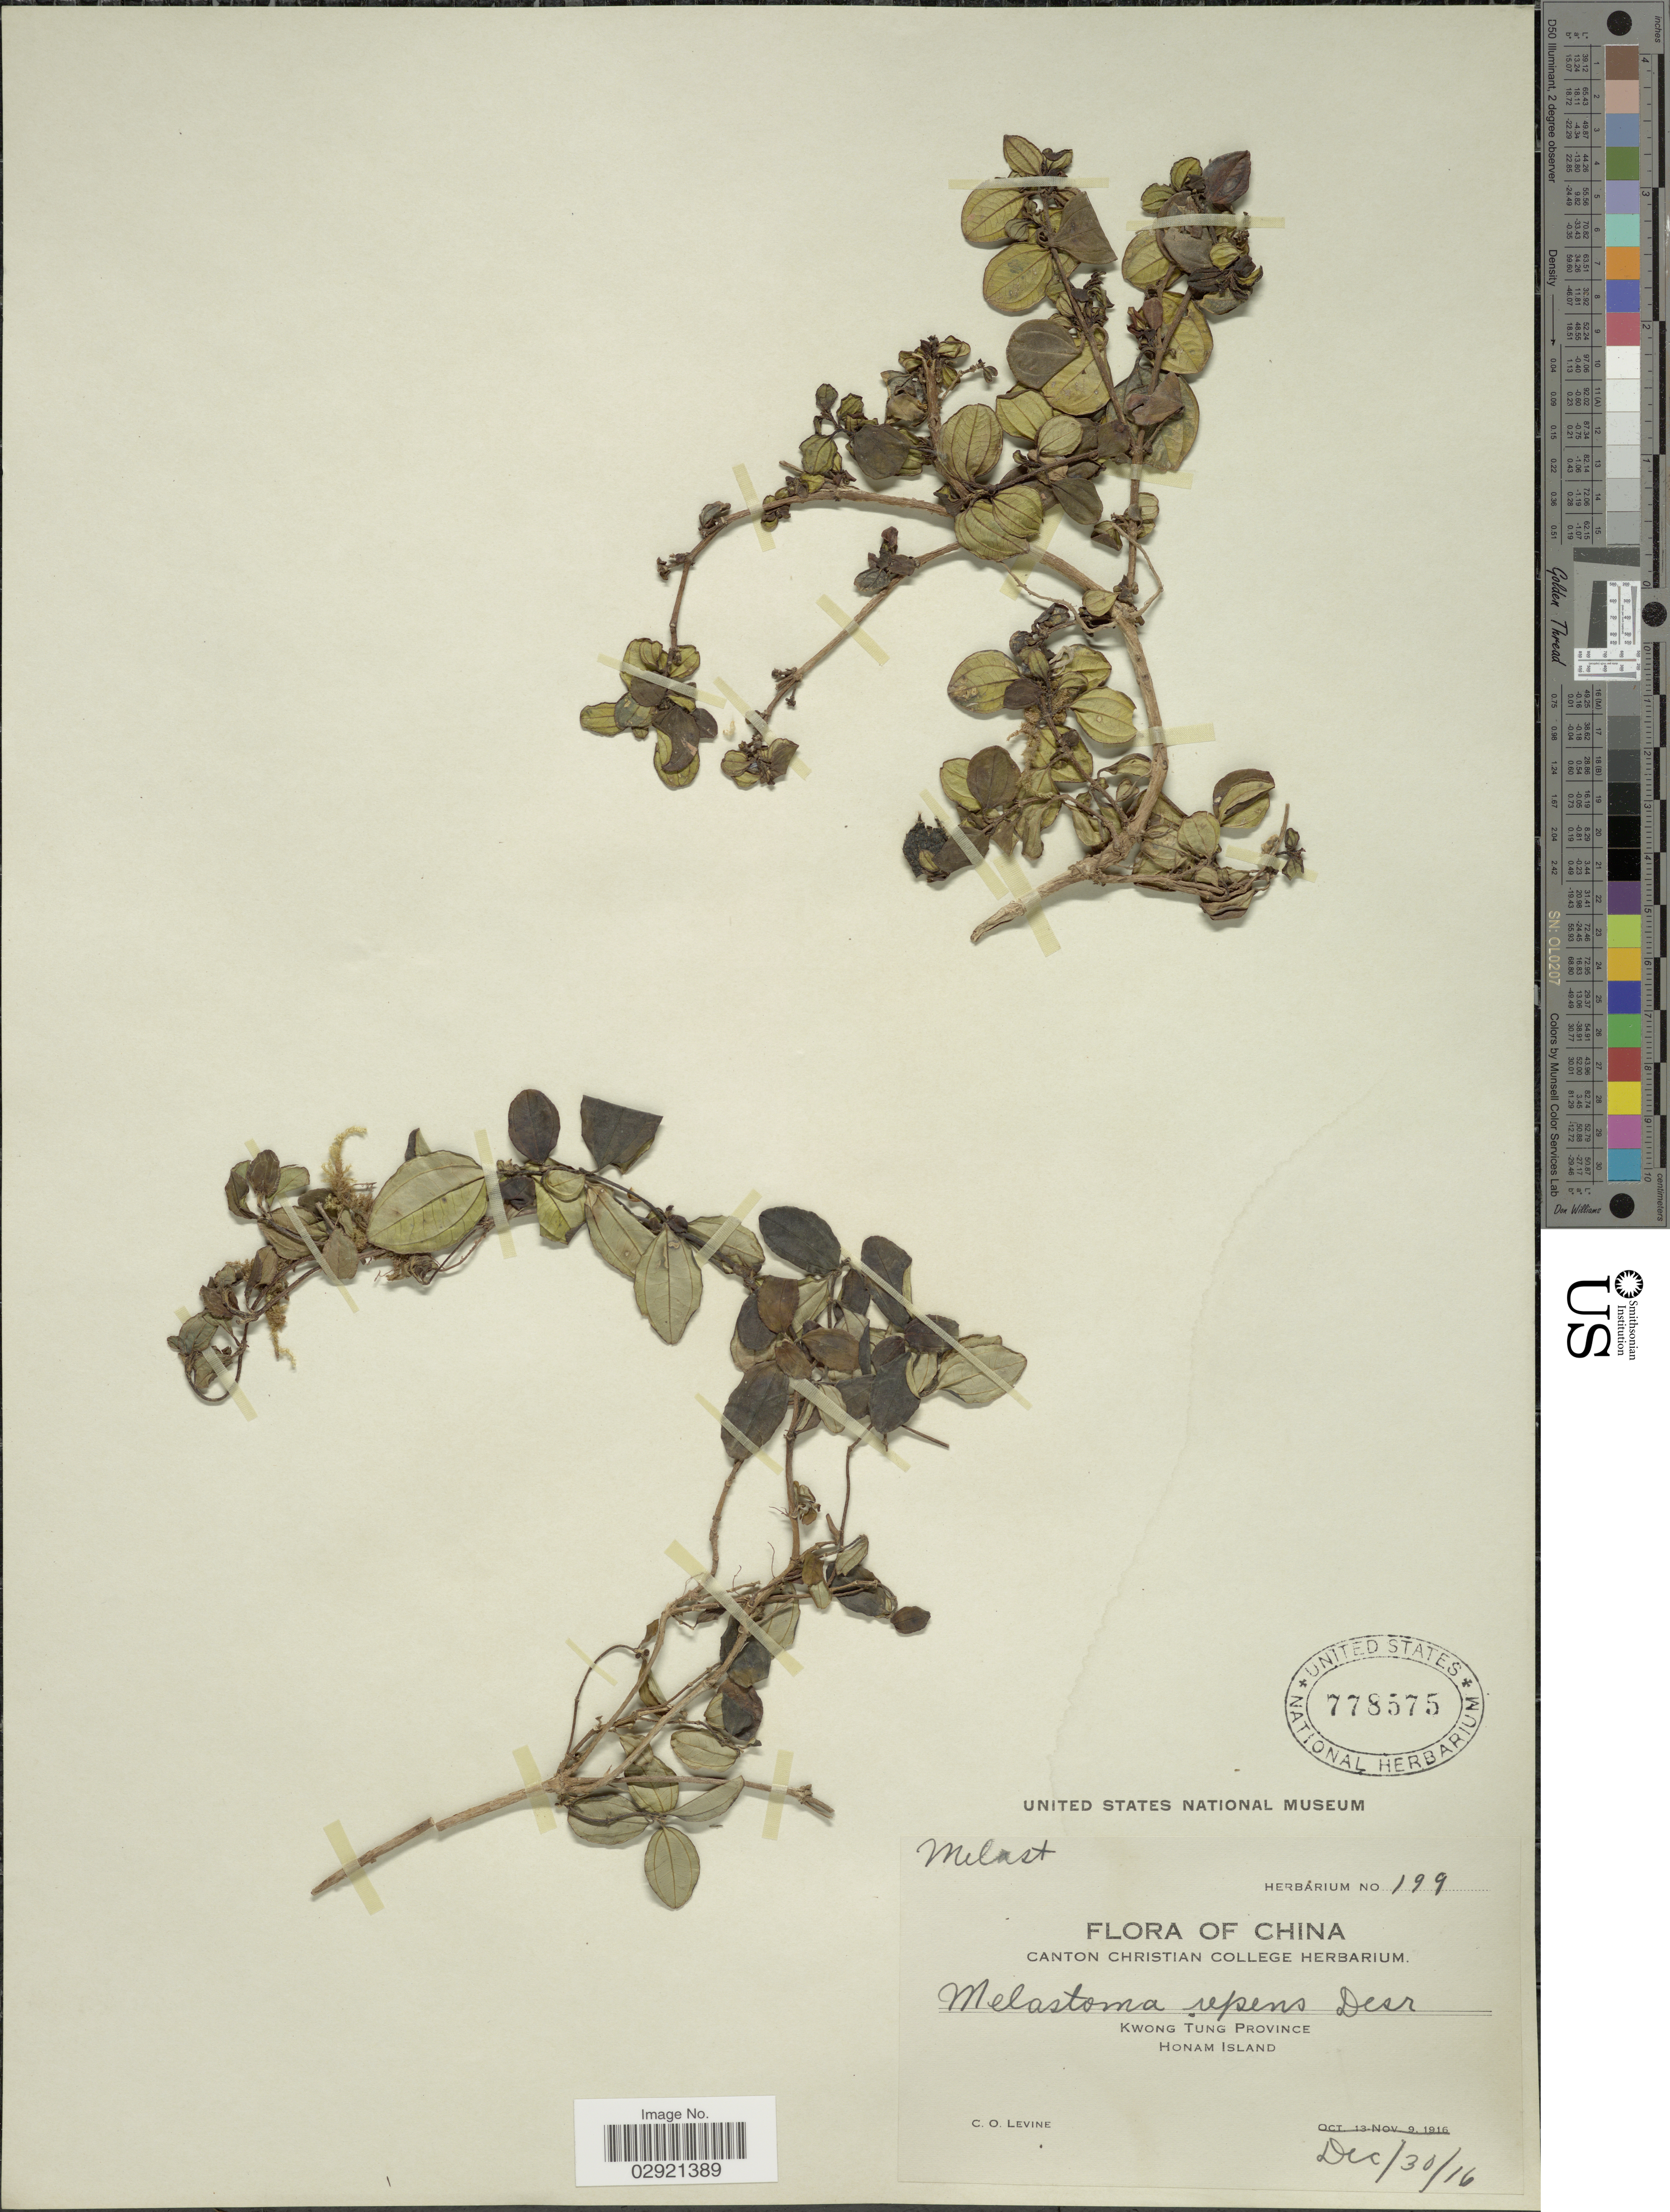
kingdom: Plantae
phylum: Tracheophyta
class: Magnoliopsida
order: Myrtales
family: Melastomataceae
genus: Melastoma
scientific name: Melastoma dodecandra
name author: Lour.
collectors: C. O. Levine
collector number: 199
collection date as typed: Transcribed d/m/y: 30/12/16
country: China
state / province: Guangdong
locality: Kwang Tung Province. Honam Island.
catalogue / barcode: US 778575